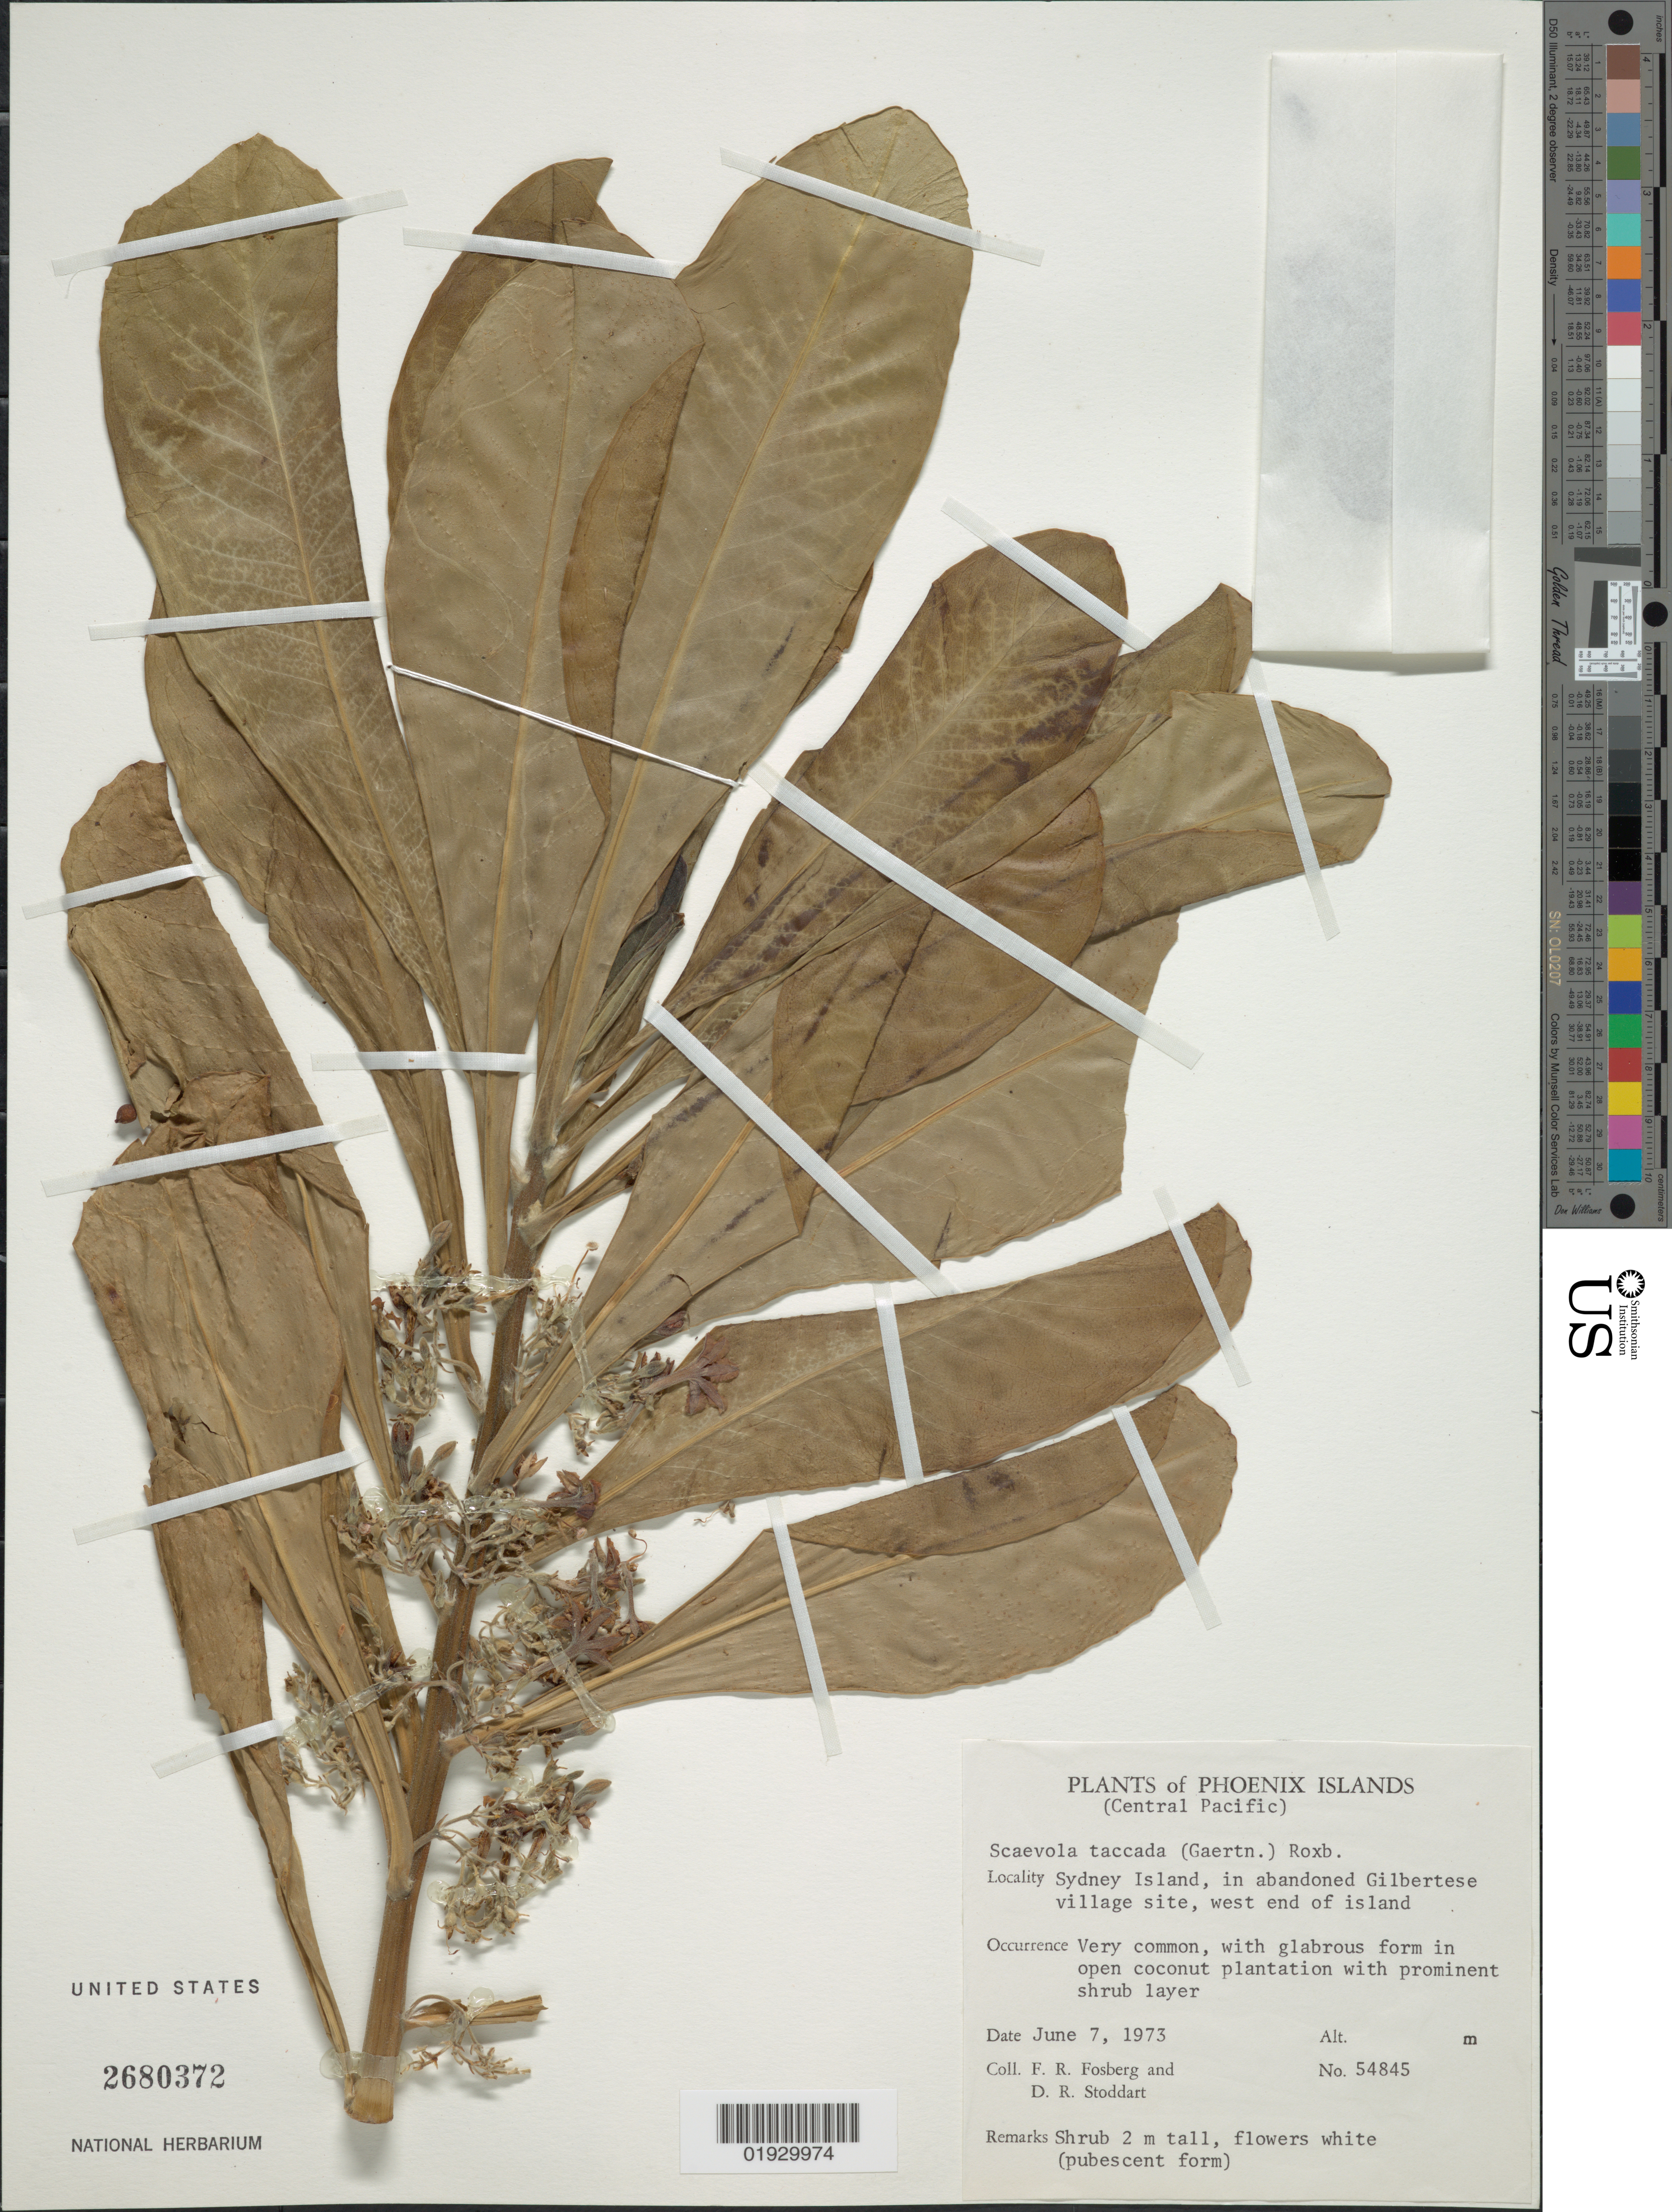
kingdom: Plantae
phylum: Tracheophyta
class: Magnoliopsida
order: Asterales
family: Goodeniaceae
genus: Scaevola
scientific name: Scaevola taccada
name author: (Gaertn.) Roxb.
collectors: F. R. Fosberg & D. R. Stoddart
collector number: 54845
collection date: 1973-06-07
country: Kiribati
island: Manra [Sydney] Island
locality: Phoenix Islands, Central Pacific, Sydney Island, in abandoned Gilbertese village site, west end of island.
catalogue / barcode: US 2680372